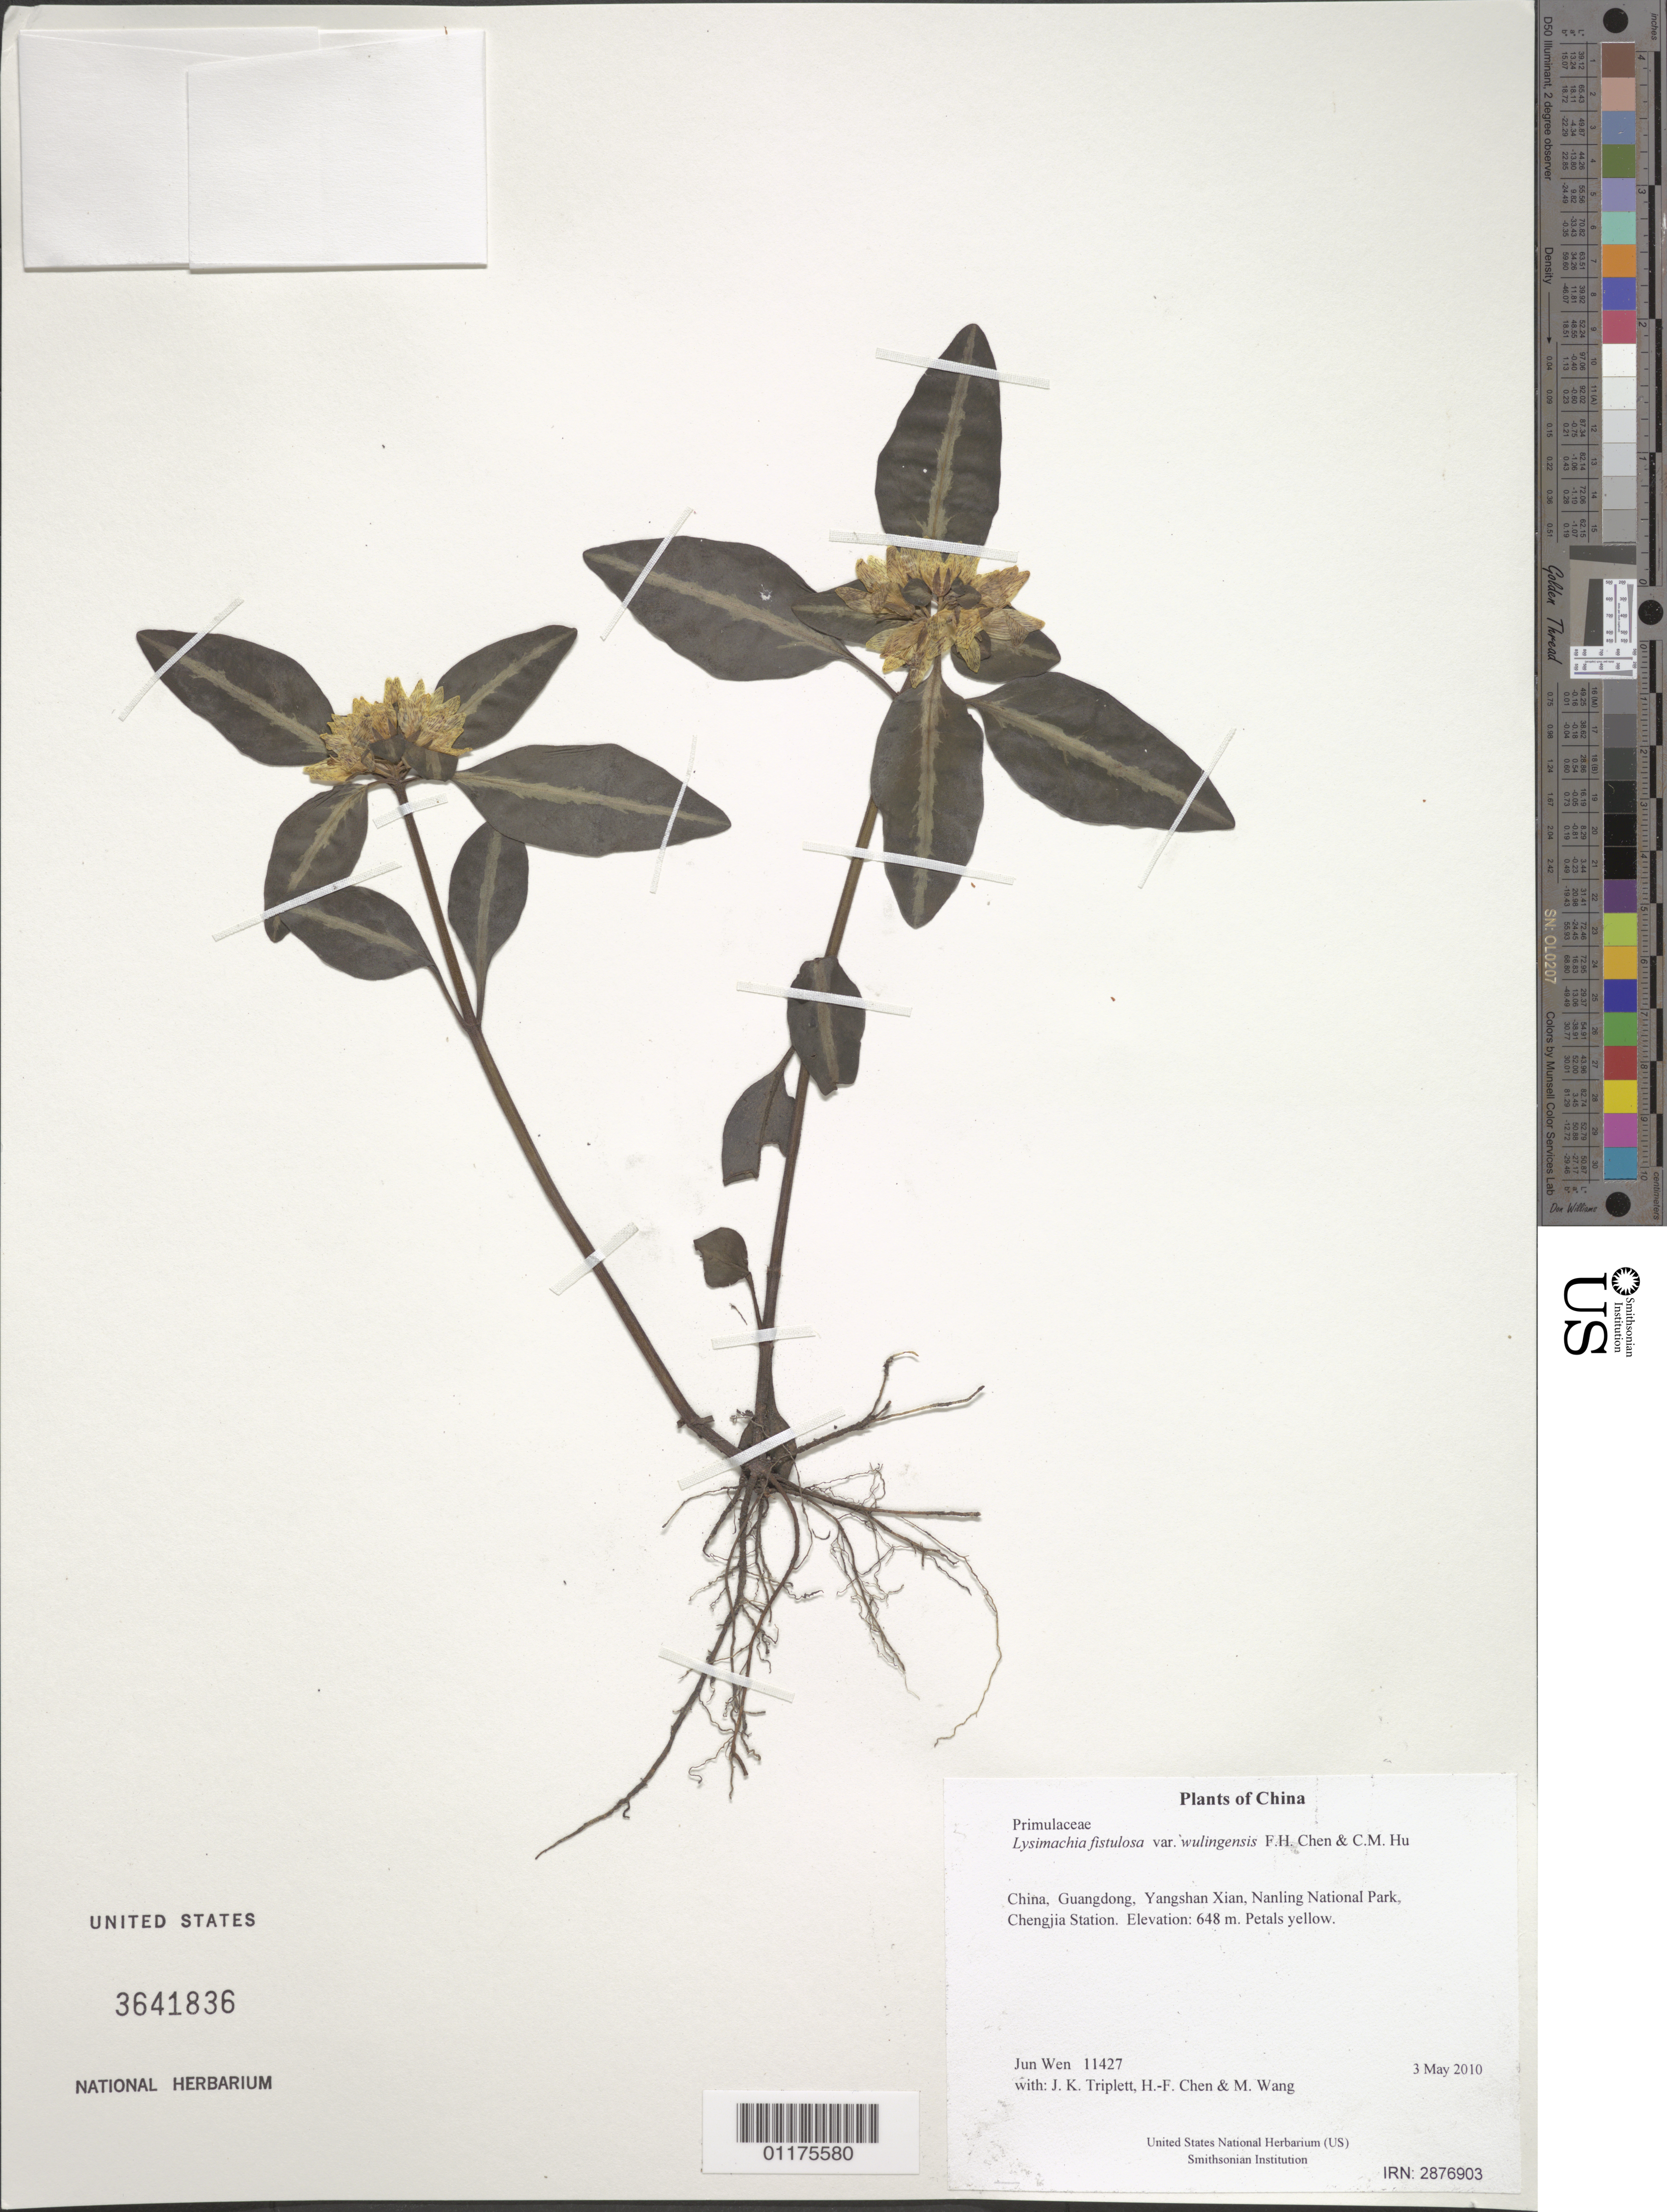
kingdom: Plantae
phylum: Tracheophyta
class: Magnoliopsida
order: Ericales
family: Primulaceae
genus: Lysimachia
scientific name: Lysimachia fistulosa var. wulingensis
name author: F.H. Chen & C.M. Hu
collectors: J. Wen, J. K. Triplett, H.-F. Chen & M. Wang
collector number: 11427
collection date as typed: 3 May 2010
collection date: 2010-05-03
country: China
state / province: Guangdong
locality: Yangshan Xian, Nanling National Park, Chengjia Station.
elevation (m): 648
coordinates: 24 45.624 N, 112 53.497 E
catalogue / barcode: US 3641836